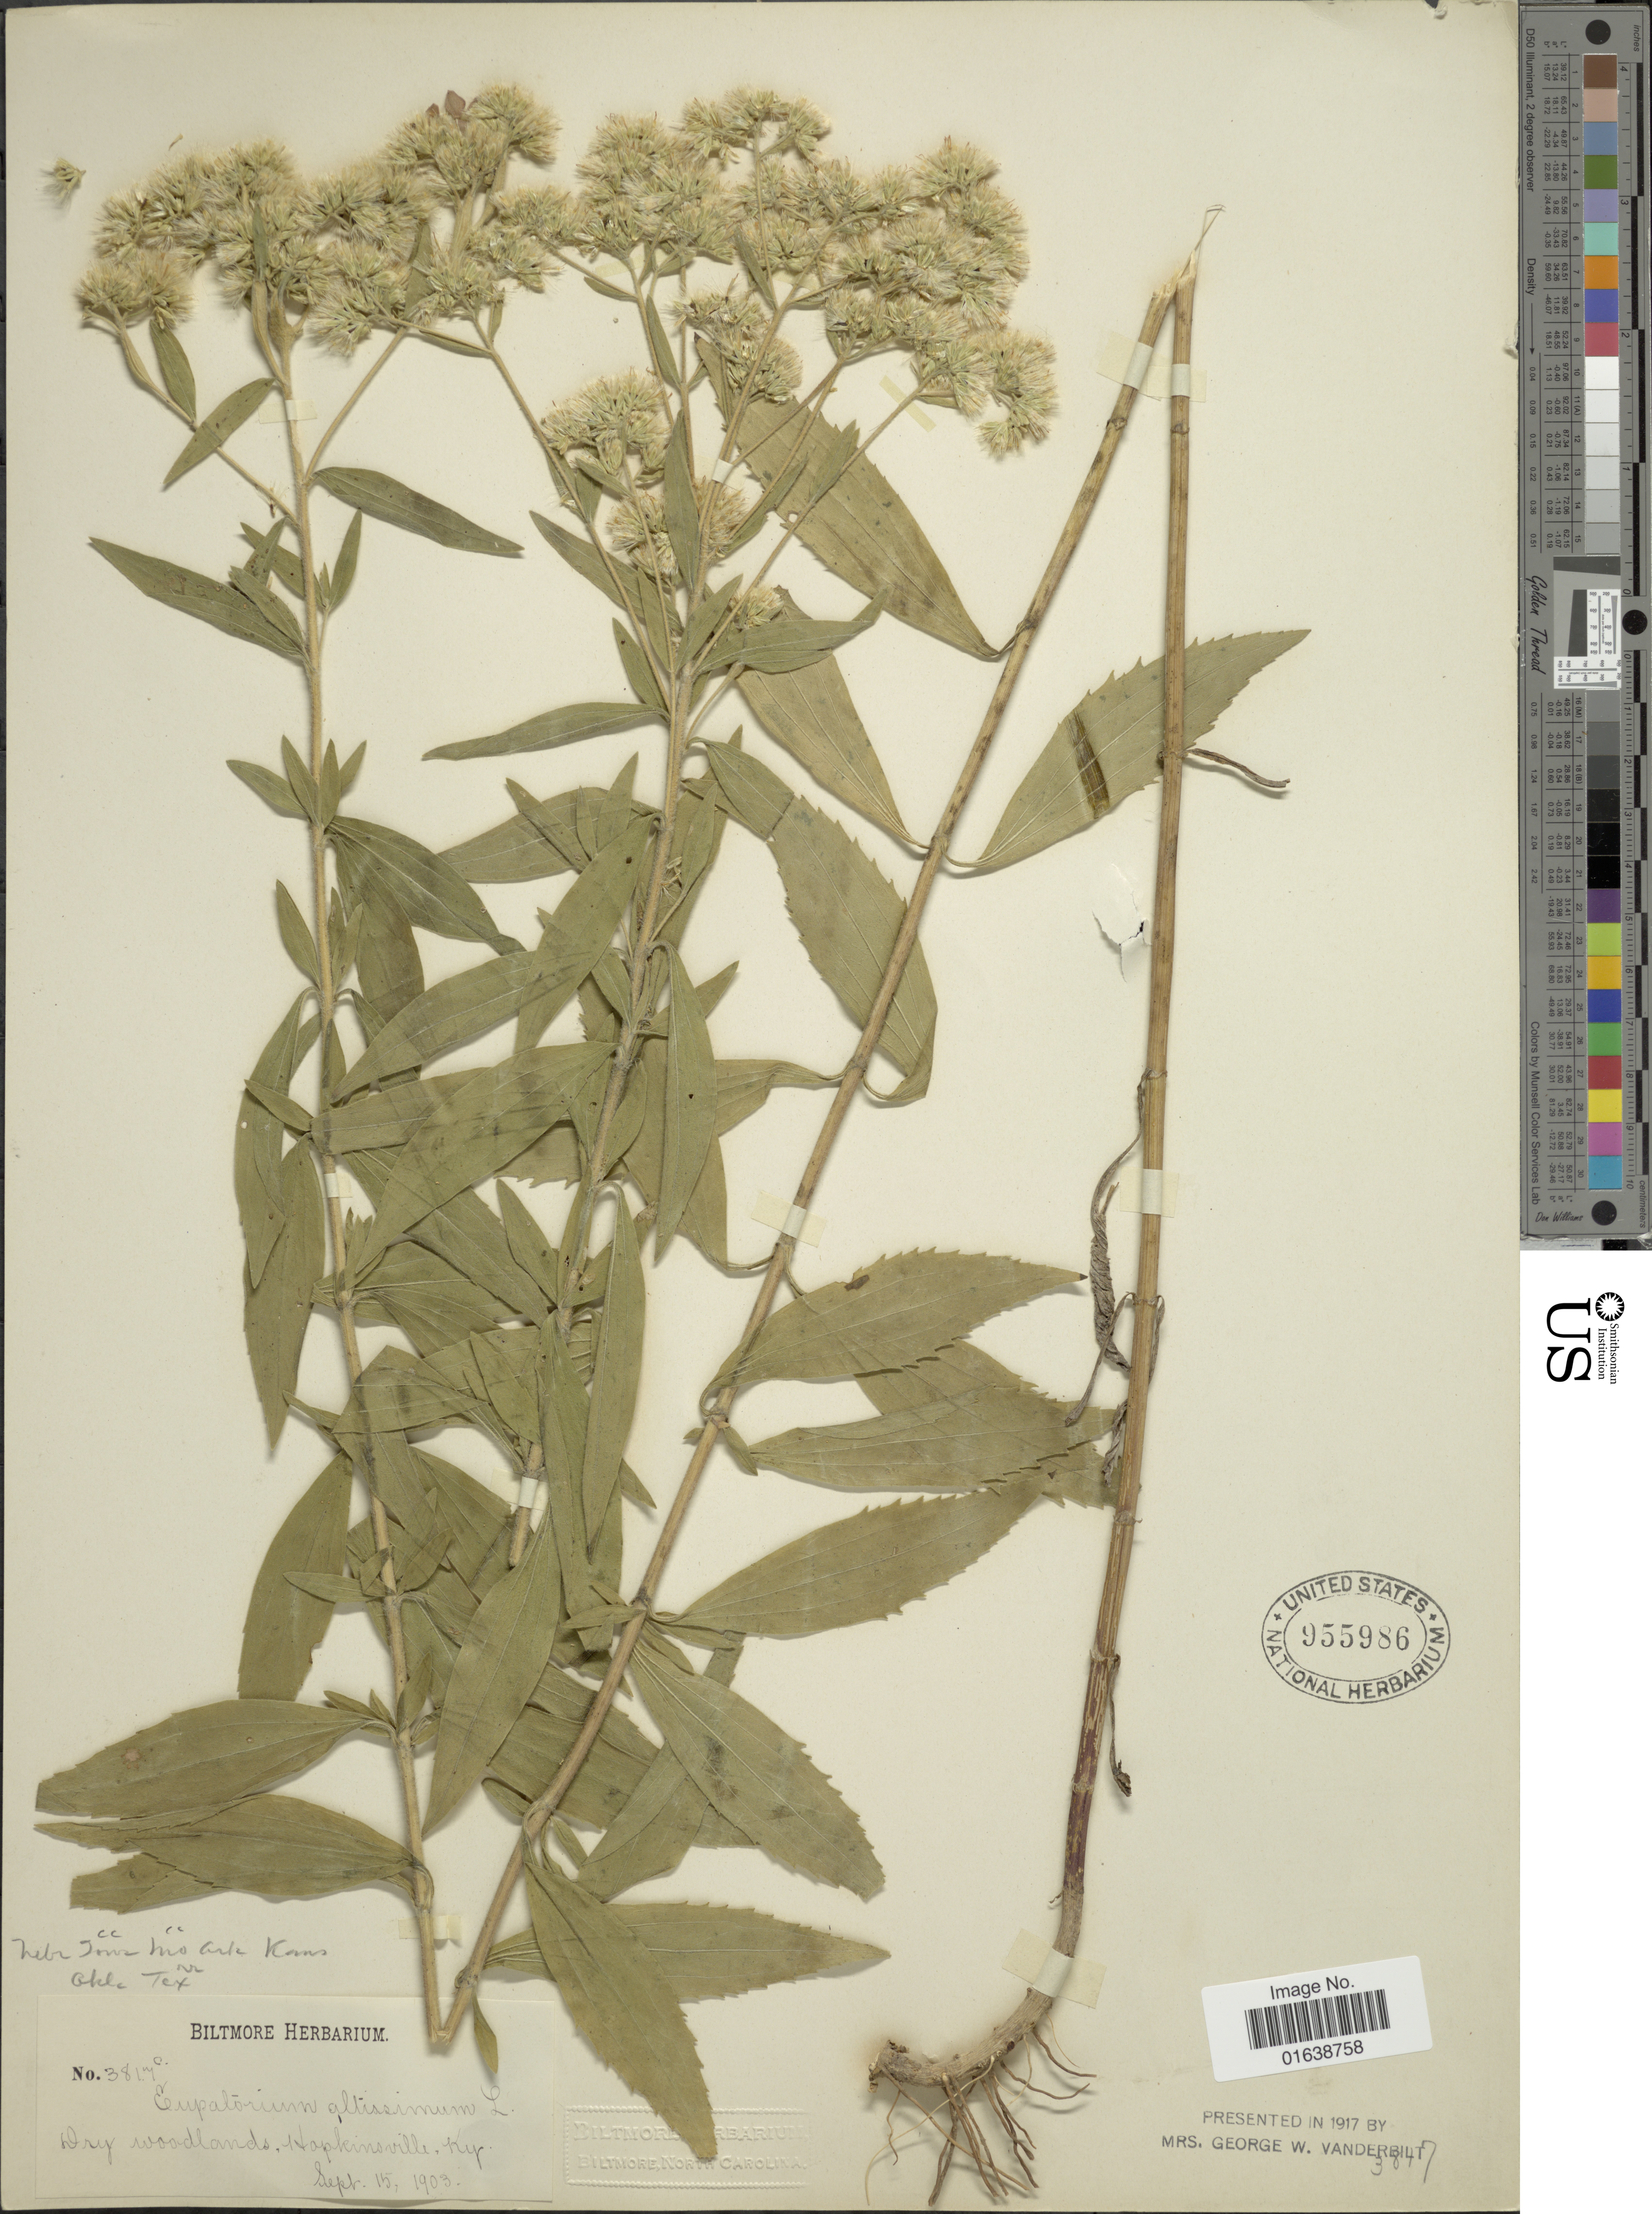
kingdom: Plantae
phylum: Tracheophyta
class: Magnoliopsida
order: Asterales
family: Asteraceae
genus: Eupatorium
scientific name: Eupatorium altissimum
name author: L.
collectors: ex herb. Biltmore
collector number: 3814c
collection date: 1903-09-15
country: United States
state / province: Kentucky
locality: Dry woodelands, Hapkinsville, Ky.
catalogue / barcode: US 955986